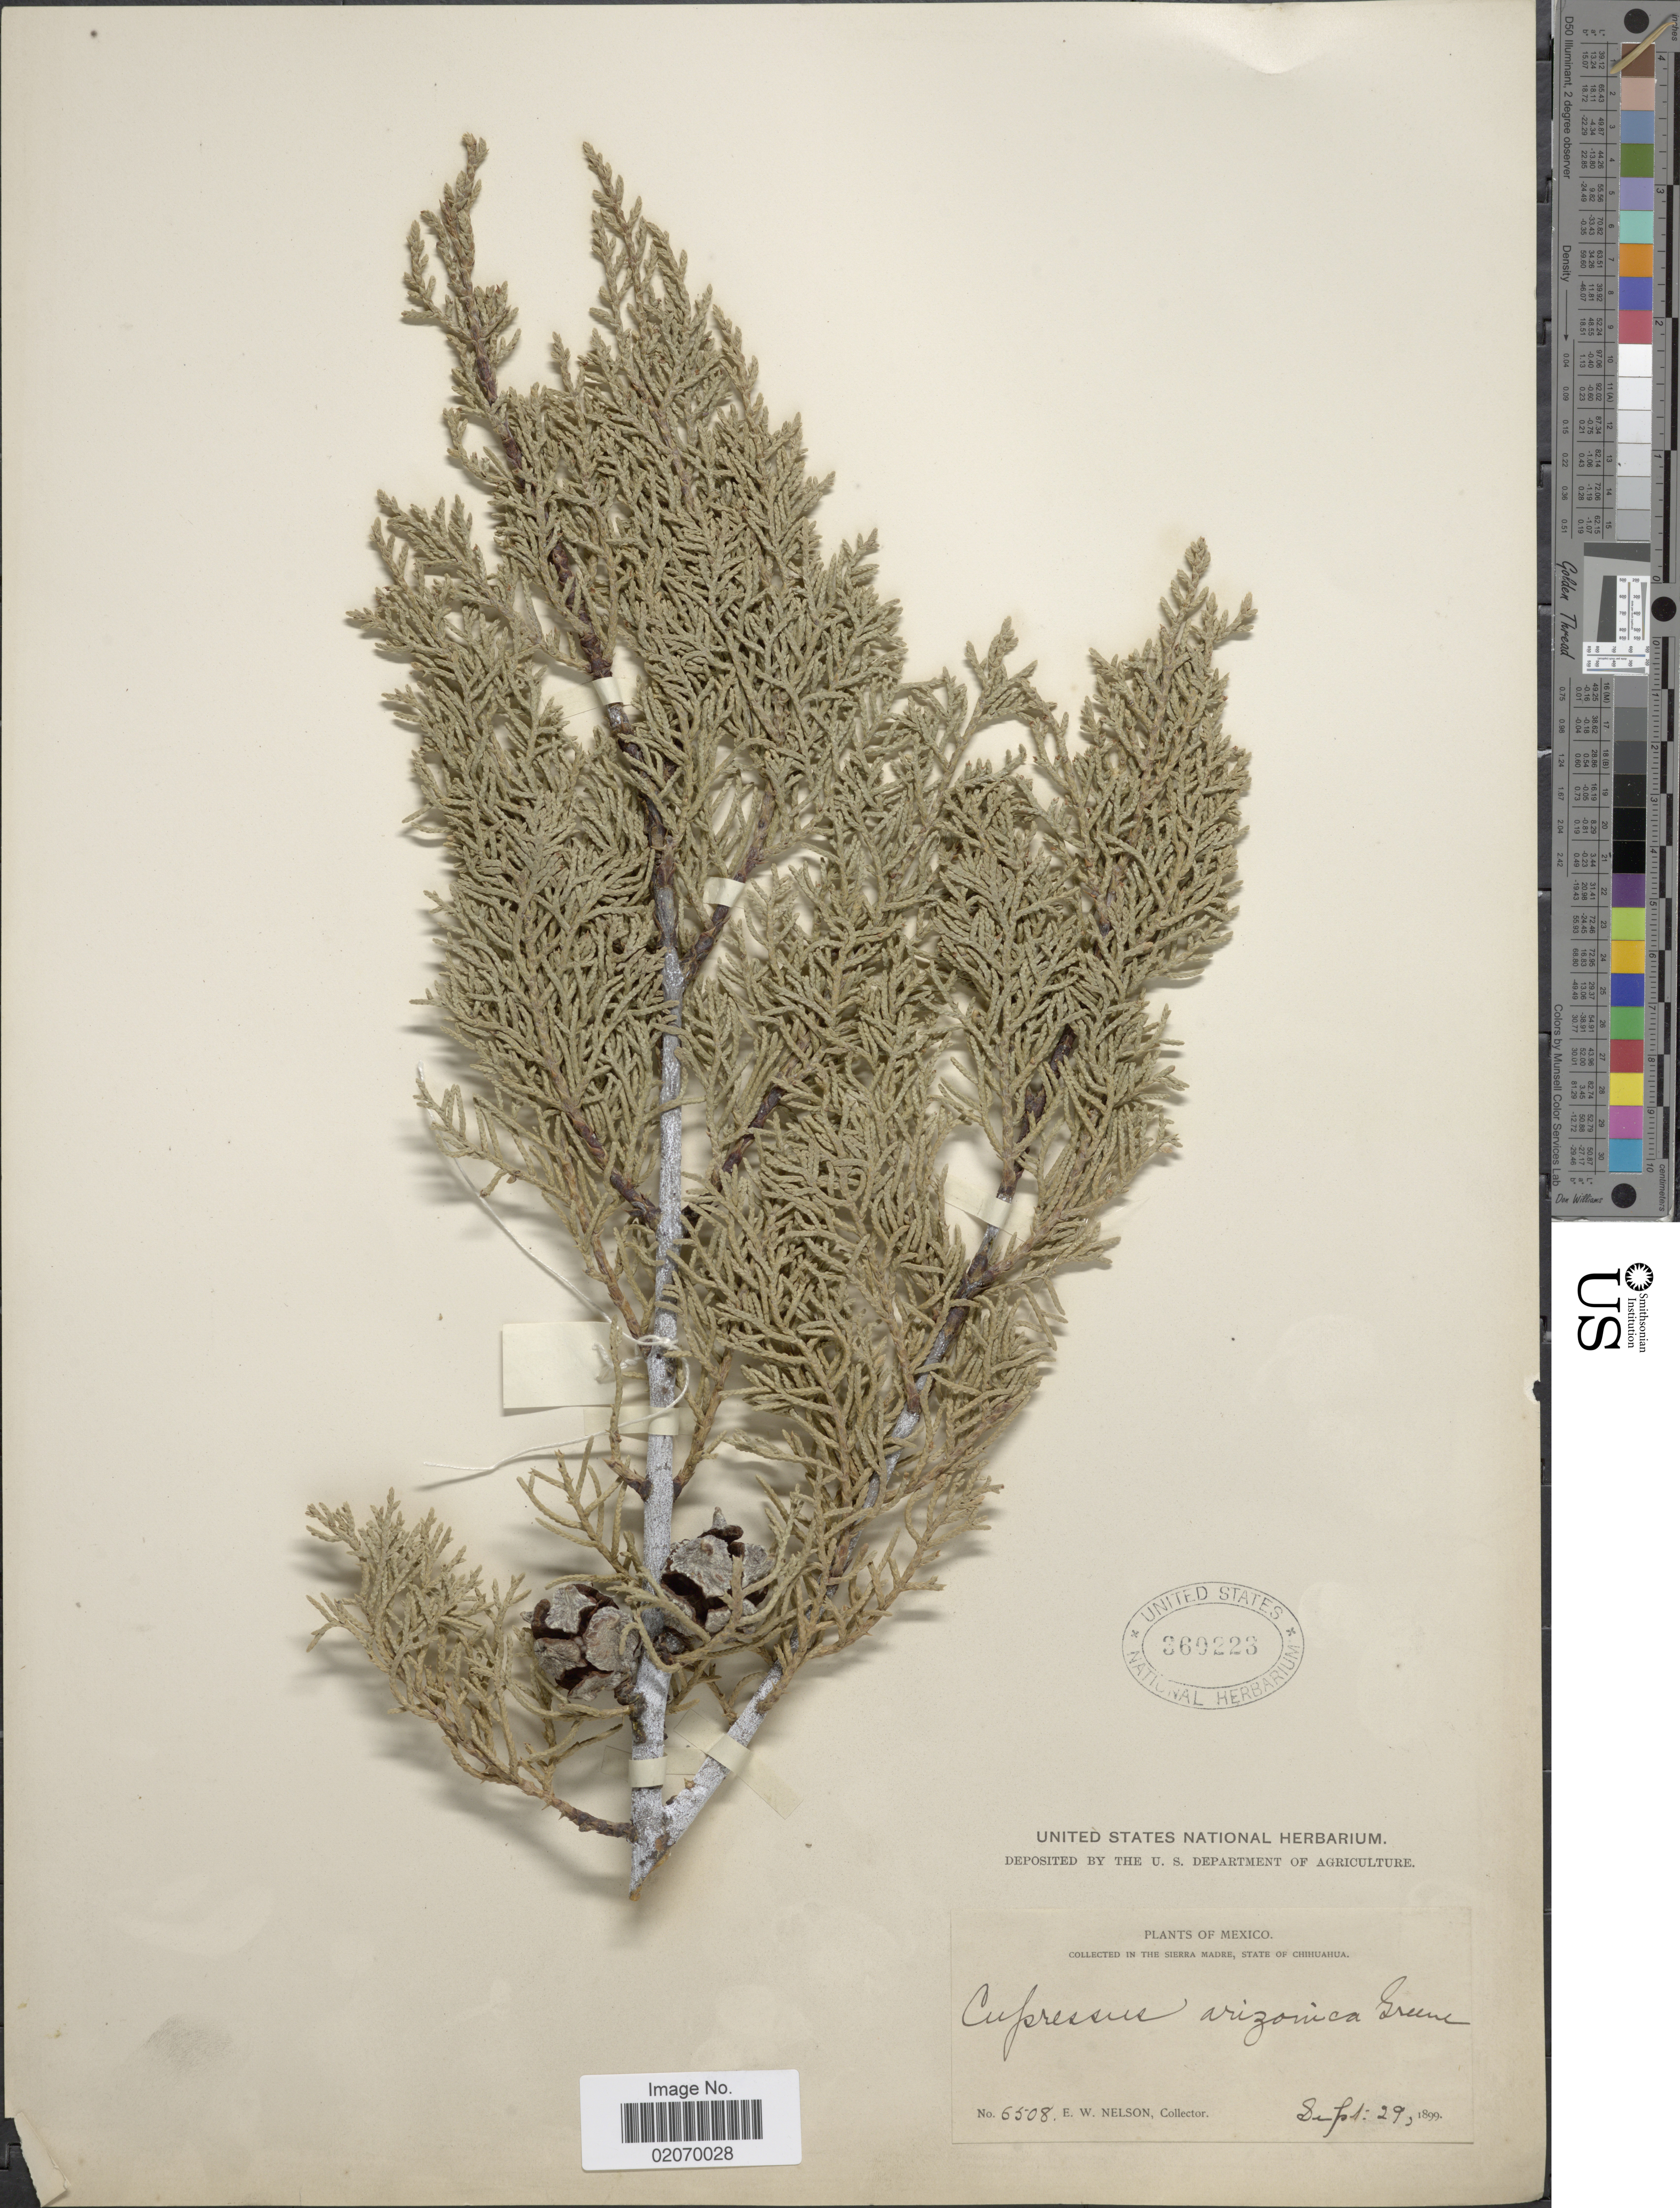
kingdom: Plantae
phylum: Tracheophyta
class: Pinopsida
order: Pinales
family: Cupressaceae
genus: Hesperocyparis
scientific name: Hesperocyparis arizonica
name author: (Greene) Bartel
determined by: (US) Smithsonian Institution - National Museum of Natural History - Department of Botany (UNITED STATES)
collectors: E. W. Nelson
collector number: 6508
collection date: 1899-09-29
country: Mexico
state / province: Chihuahua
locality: Sierra Madre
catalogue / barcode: US 360223